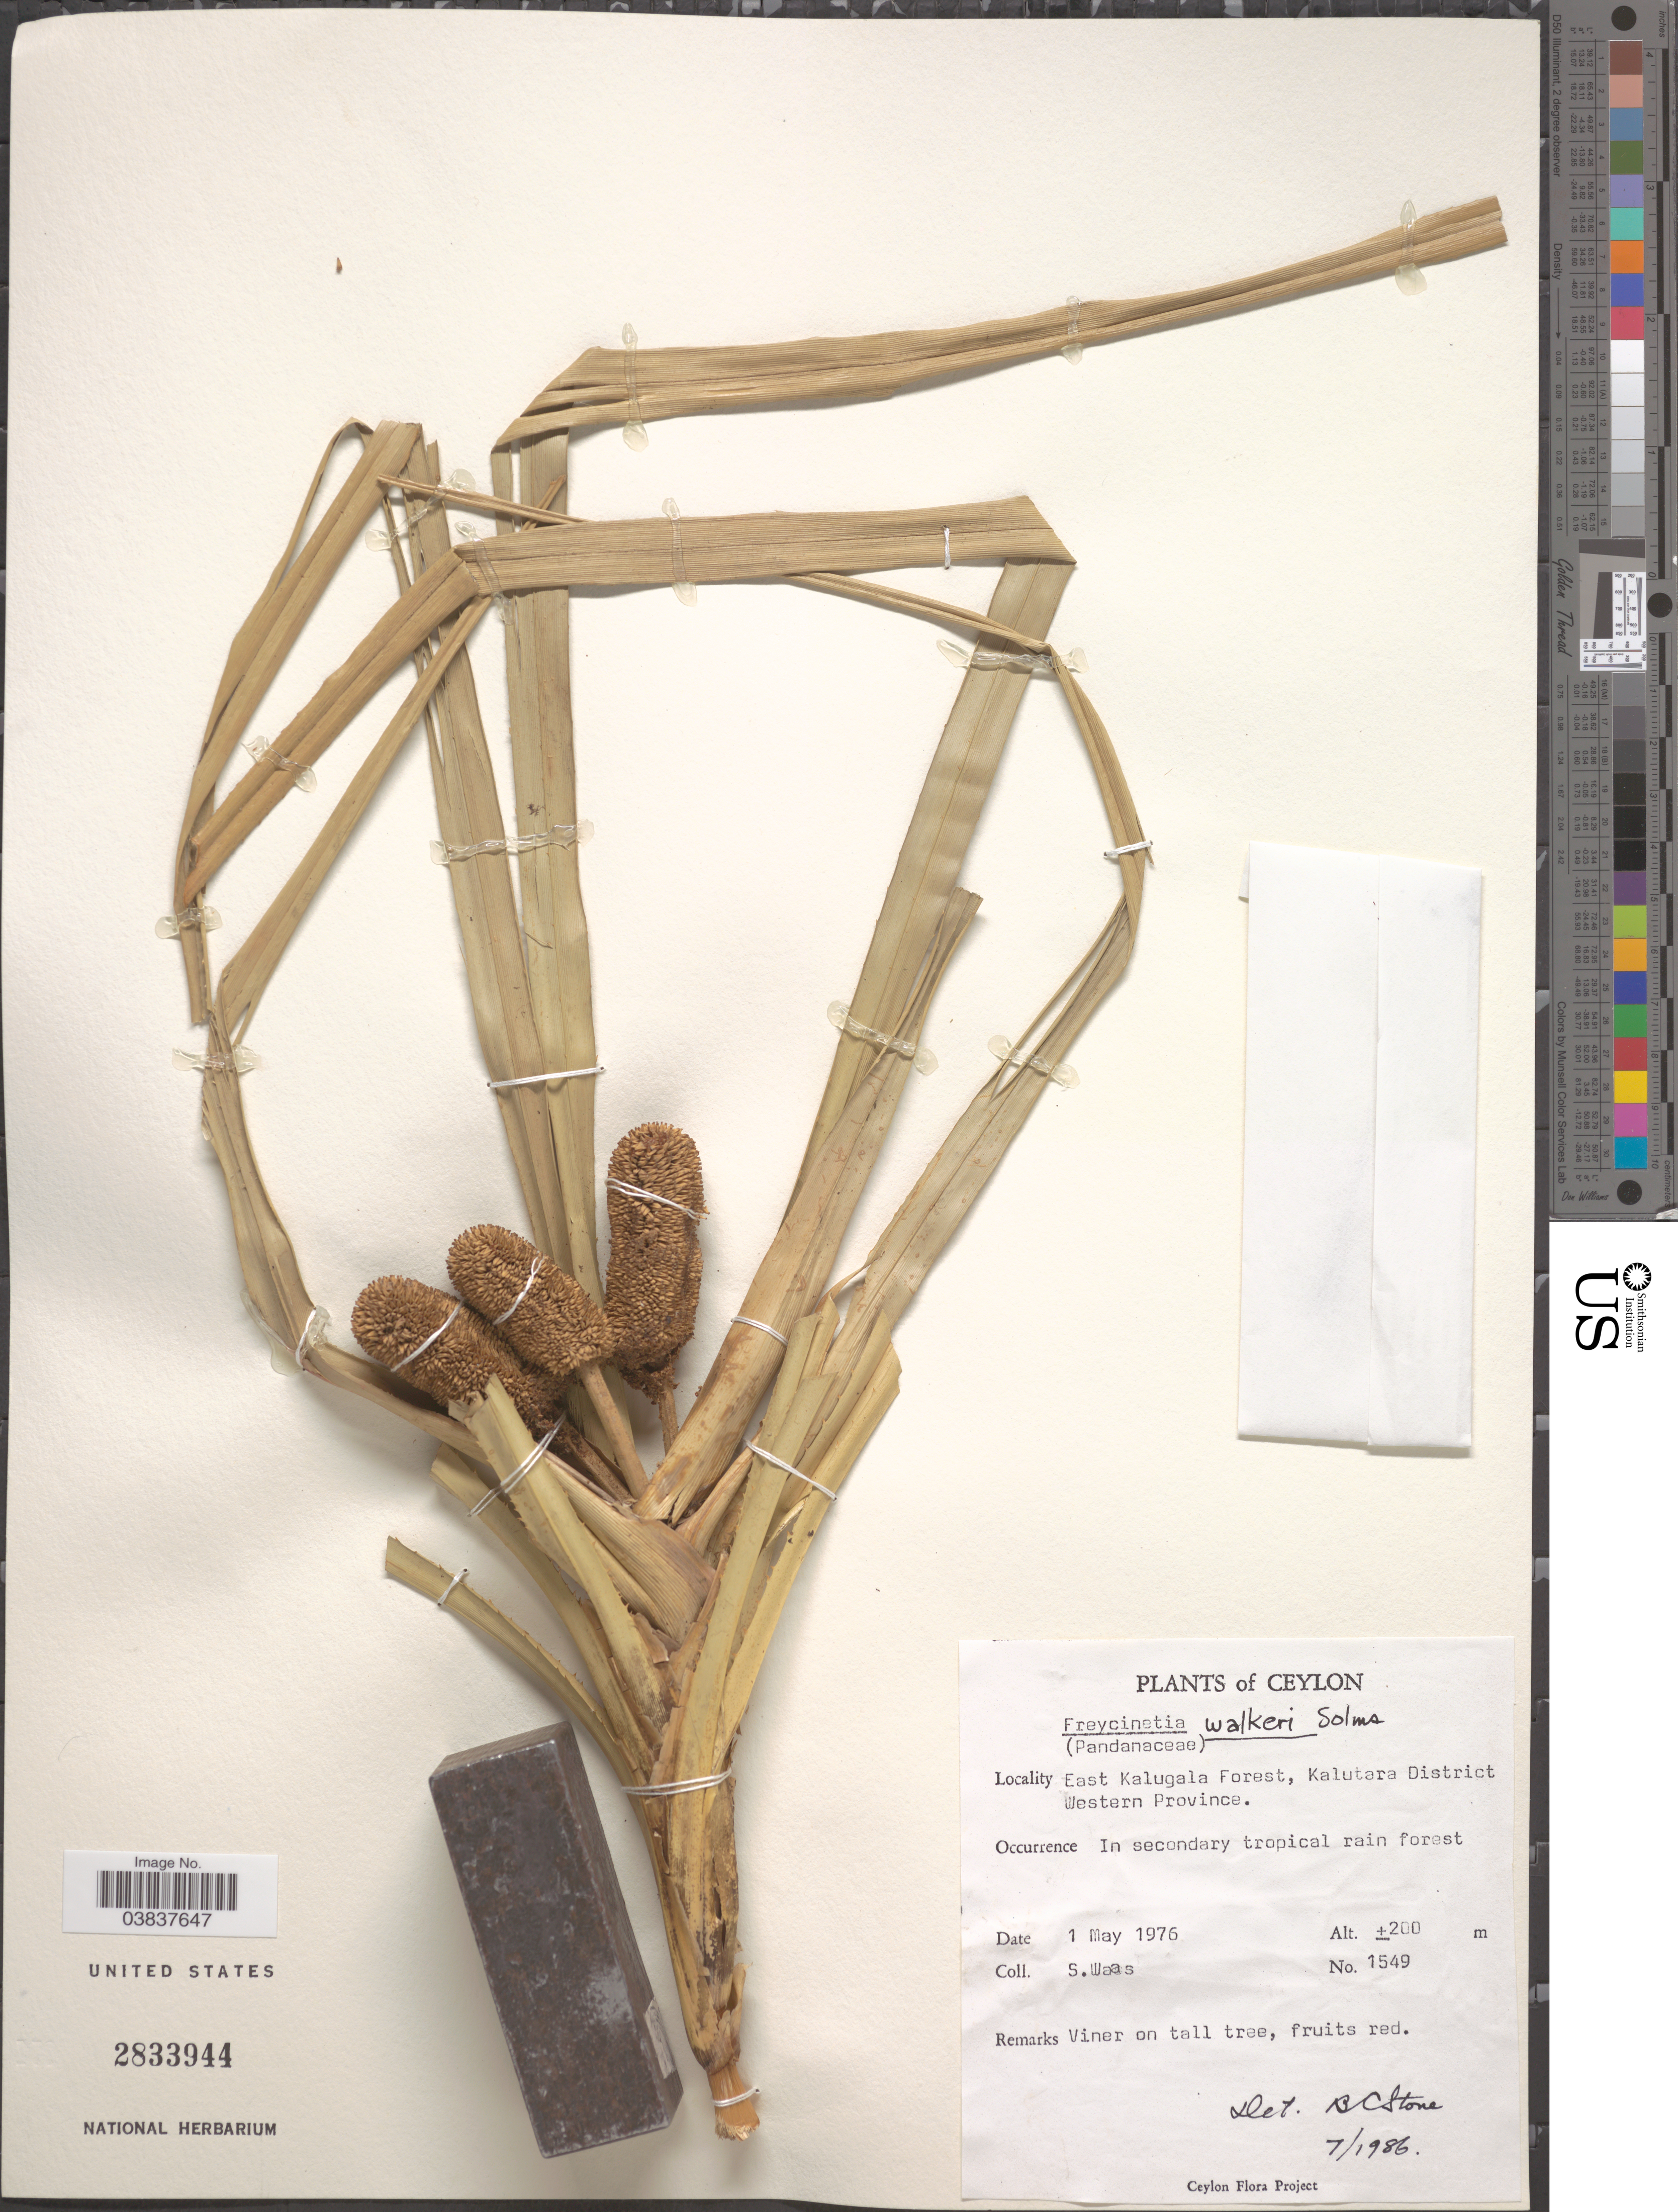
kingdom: Plantae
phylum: Tracheophyta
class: Liliopsida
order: Pandanales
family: Pandanaceae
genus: Freycinetia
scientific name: Freycinetia walkeri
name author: Solms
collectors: S. Waas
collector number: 1549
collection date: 1976-05-01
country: Sri Lanka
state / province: Western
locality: Ceylon. East Kalugala Forest, Kalutara District.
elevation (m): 200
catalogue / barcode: US 2833944